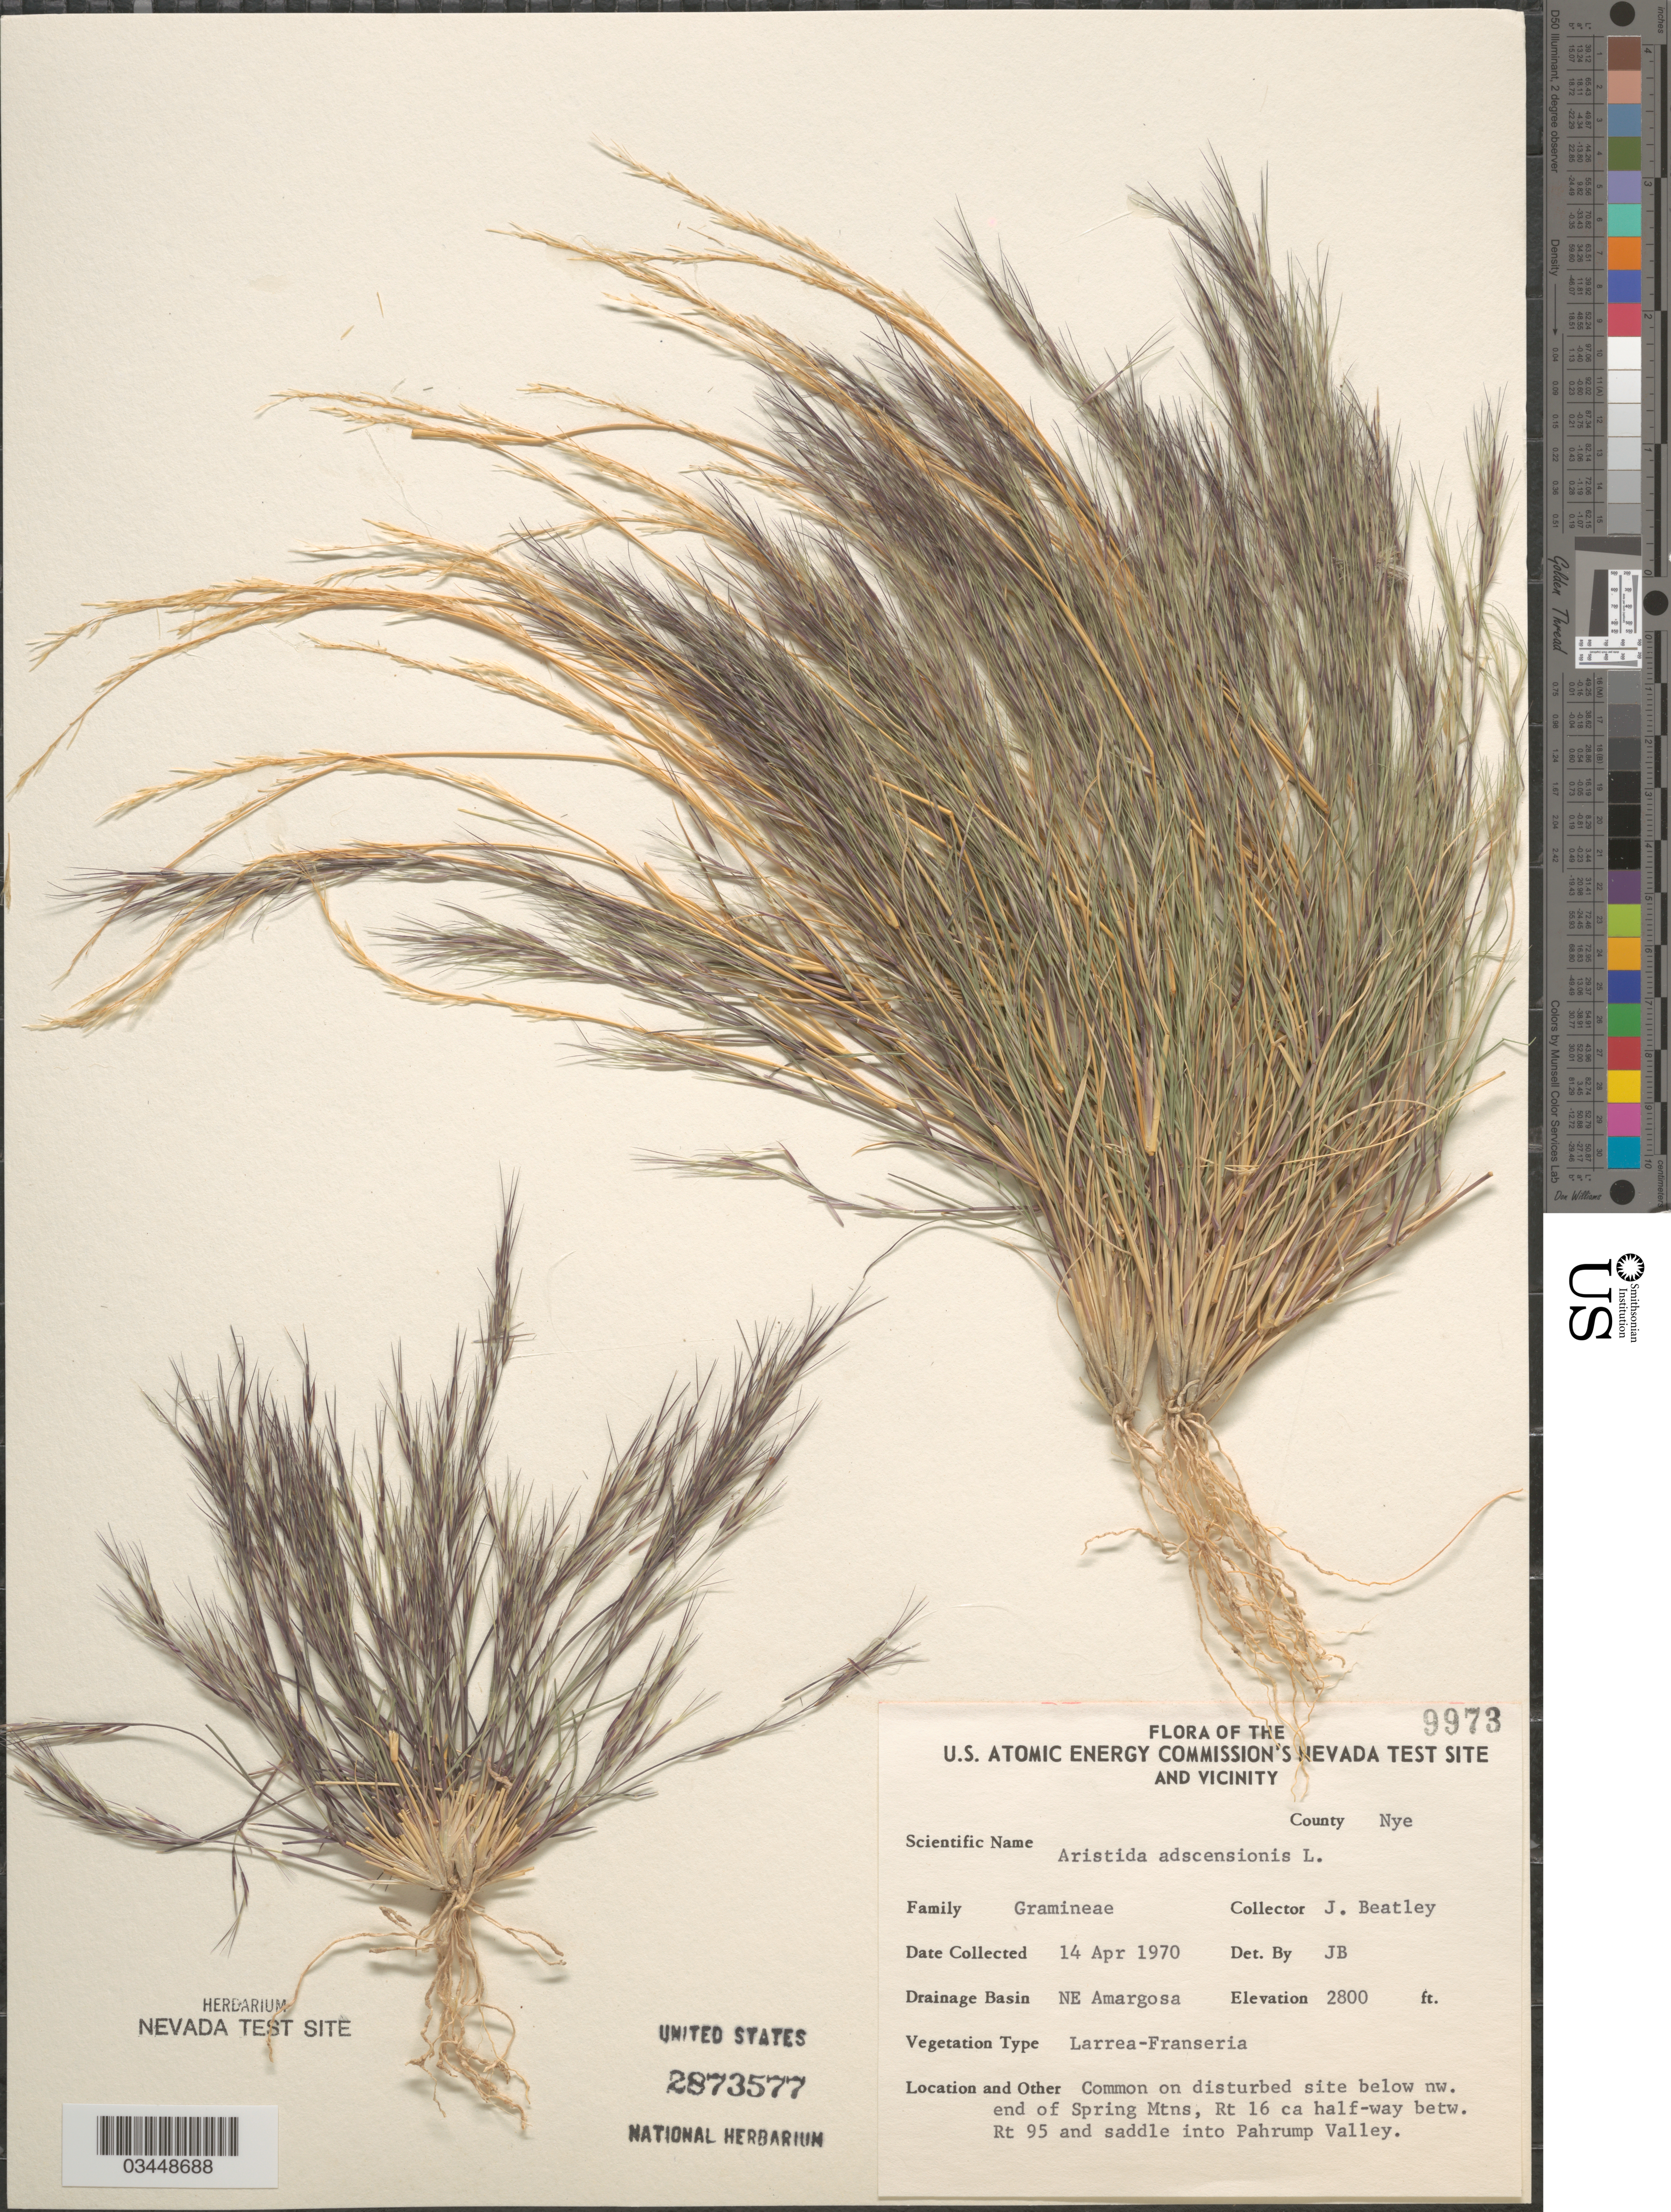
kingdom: Plantae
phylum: Tracheophyta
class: Liliopsida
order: Poales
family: Poaceae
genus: Aristida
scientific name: Aristida adscensionis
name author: L.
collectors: J. C. Beatley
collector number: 9973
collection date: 1970-04-14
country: United States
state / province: Nevada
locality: The U.S. Atomic Energy Commission's Nevada Test Site and Vicinity. County Nye. Drainage Basin NE Amargosa. Common on disturbed site below nw. end of Spring Mtns, Rt 16 ca half-way betw. Rt 95 and saddle into Pahrump Valley.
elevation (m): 853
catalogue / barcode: US 2873577